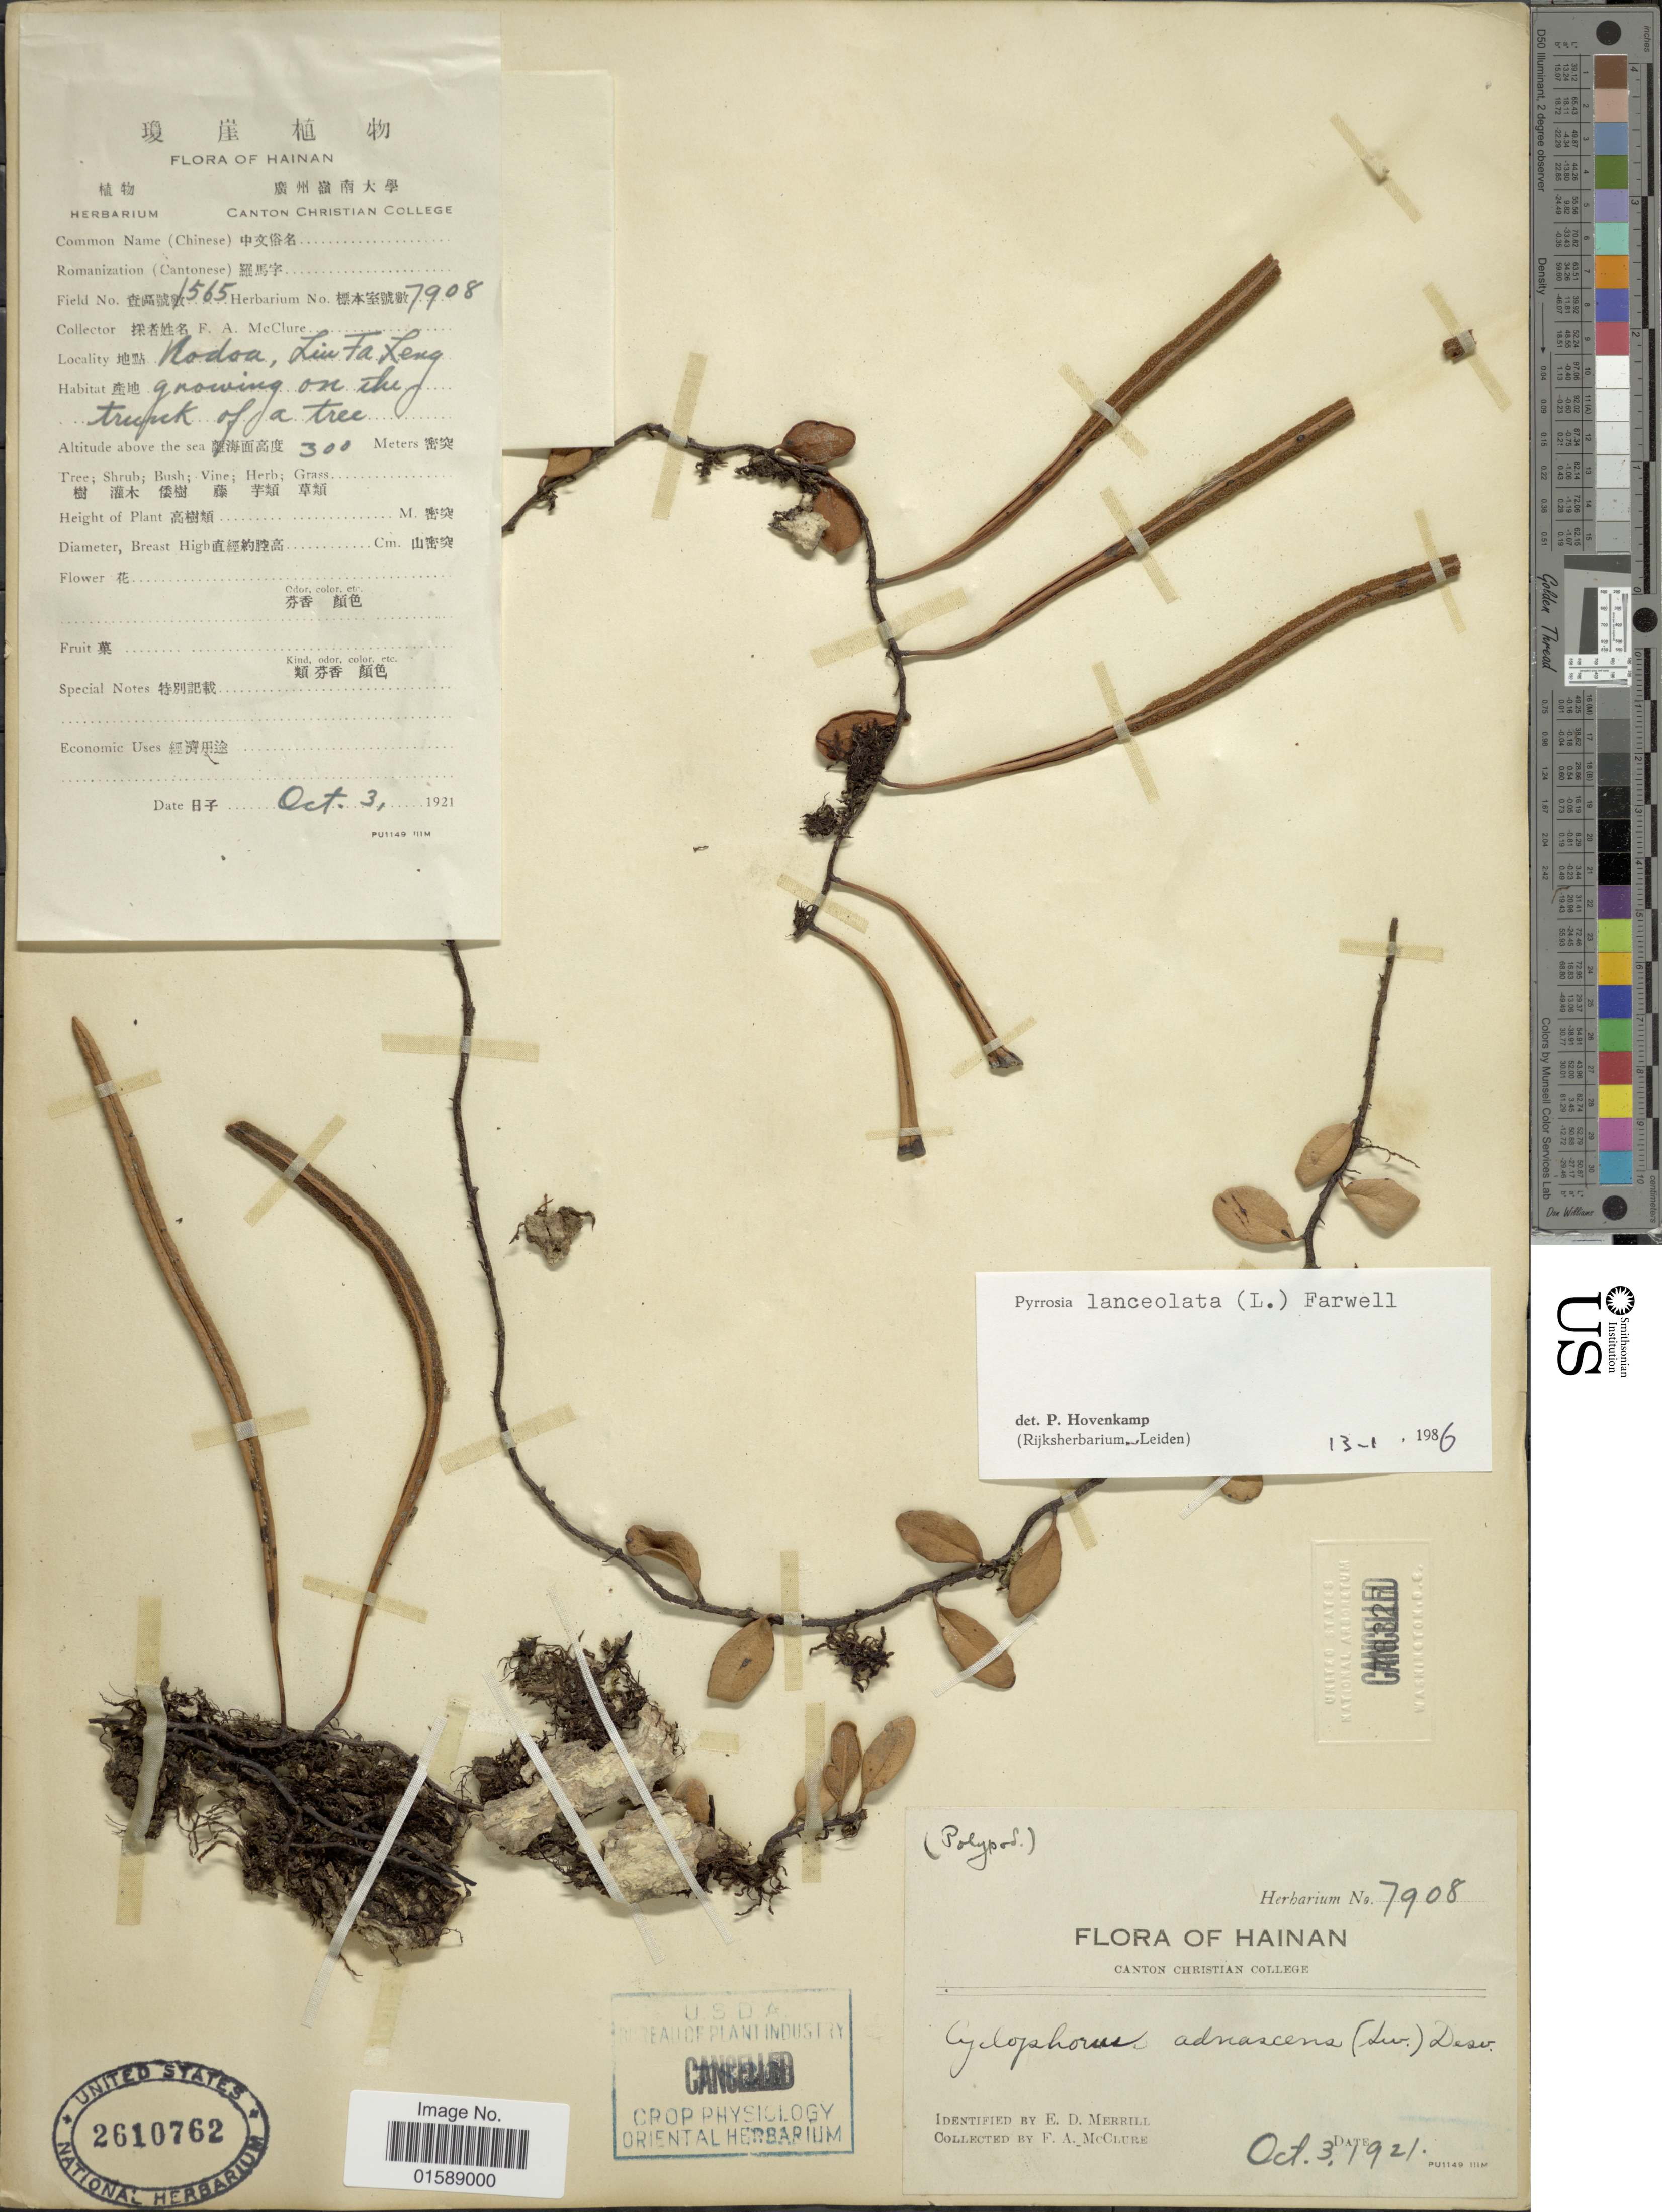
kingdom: Plantae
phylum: Tracheophyta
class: Polypodiopsida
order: Polypodiales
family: Polypodiaceae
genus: Pyrrosia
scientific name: Pyrrosia lanceolata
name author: (L.) Farw.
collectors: F. A. McClure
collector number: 1565/7908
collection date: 1921-10-03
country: China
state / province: Hainan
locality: Rodsa, Liu Fa Xeng [interpreted]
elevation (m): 300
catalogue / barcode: US 2610762